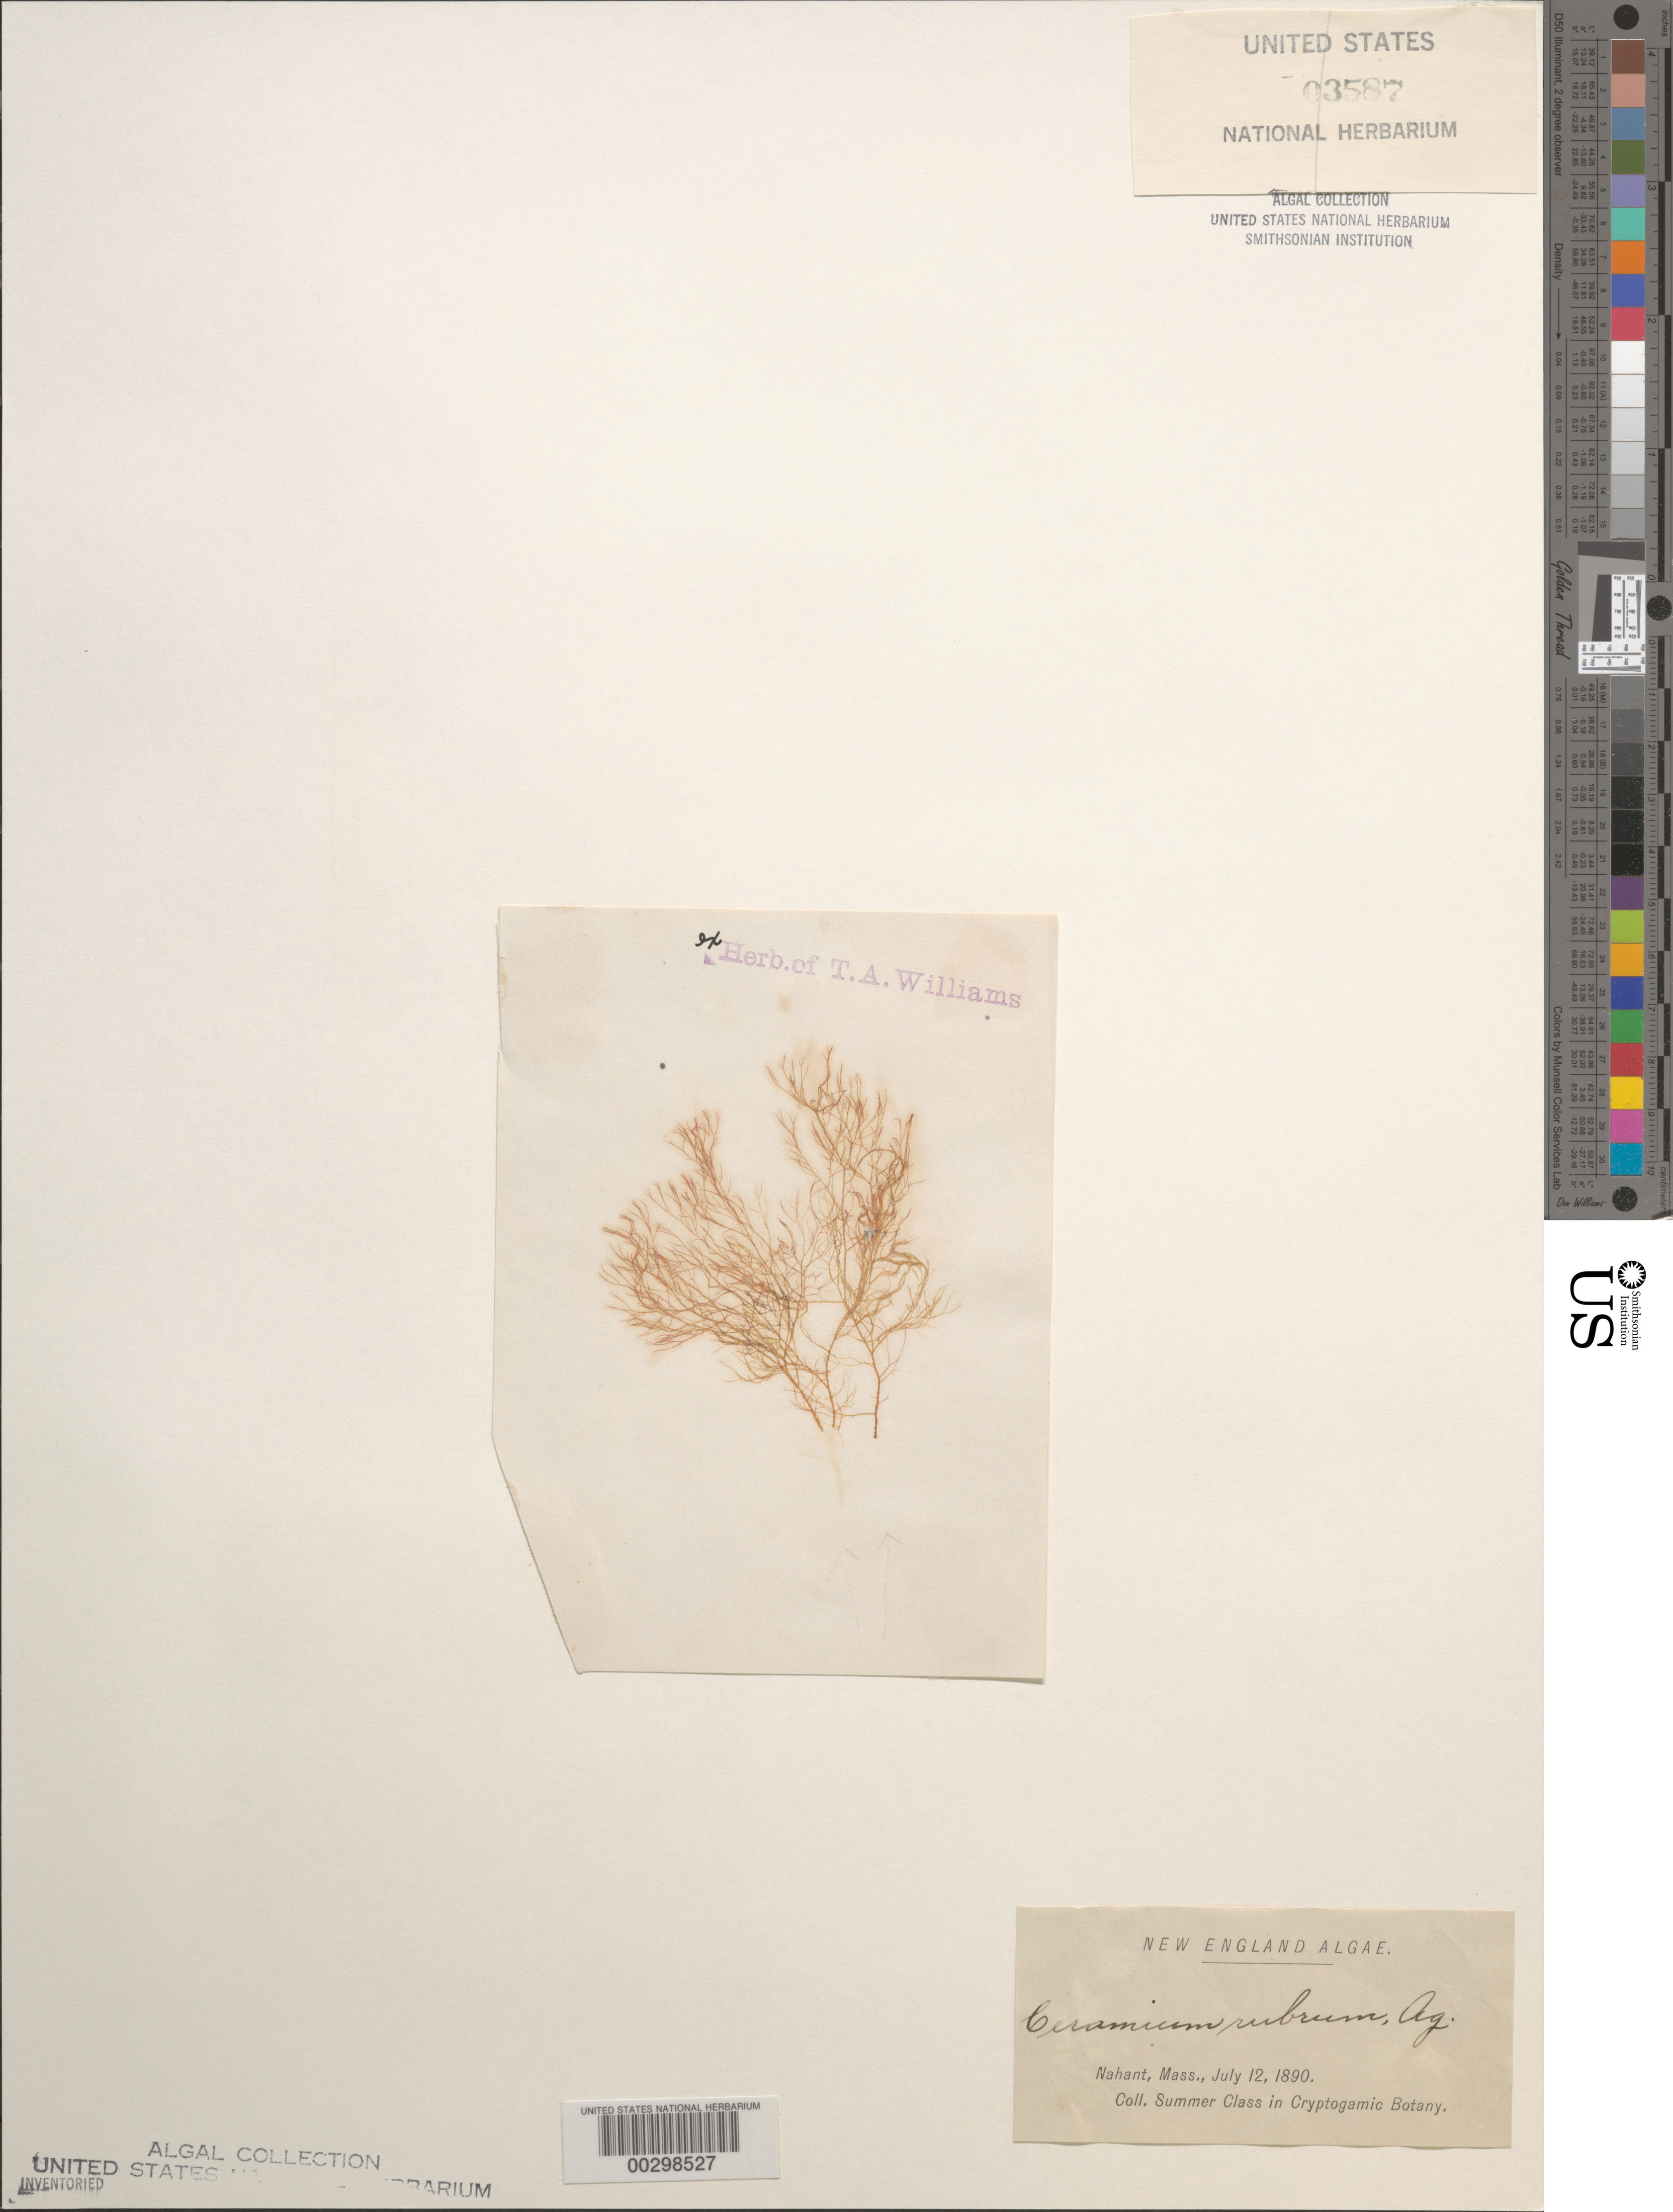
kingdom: Plantae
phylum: Rhodophyta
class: Florideophyceae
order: Ceramiales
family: Ceramiaceae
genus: Ceramium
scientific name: Ceramium rubrum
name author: C. Agardh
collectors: Cryptogamic Botany Summer Clas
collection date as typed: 12 Jul 1890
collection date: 1890-07-12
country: United States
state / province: Massachusetts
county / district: Essex County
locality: Nahant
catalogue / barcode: US 3587